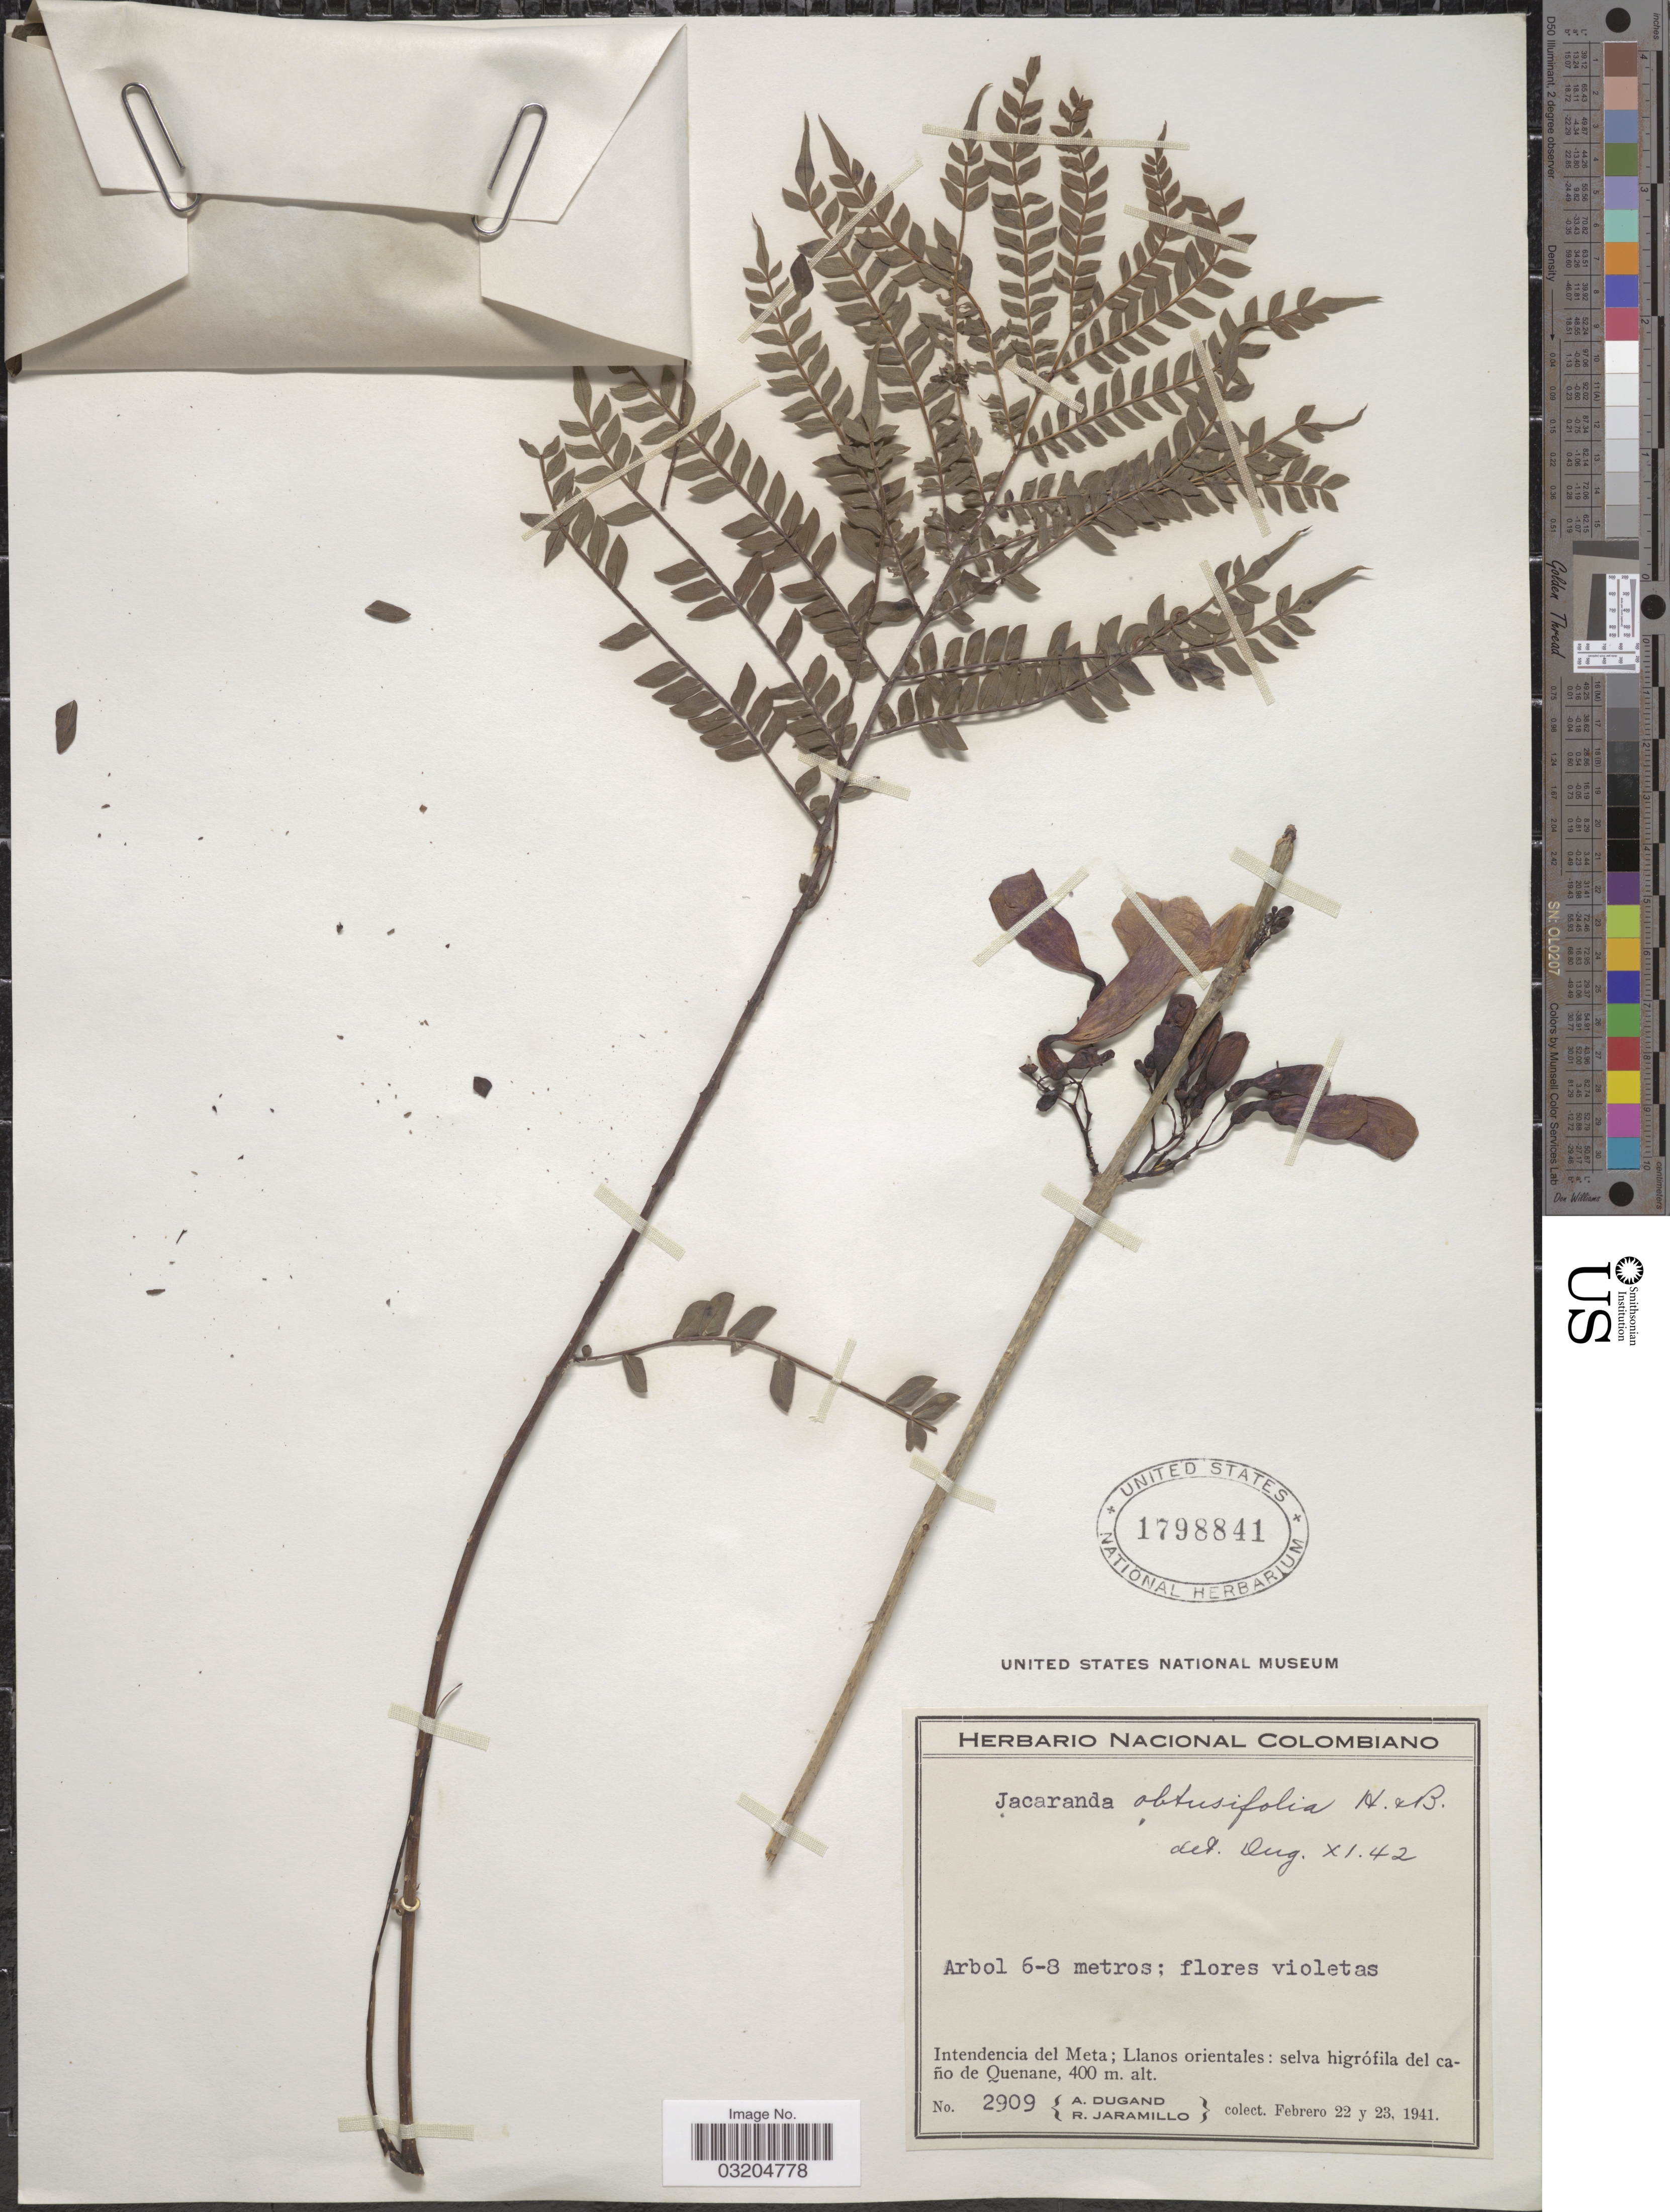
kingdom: Plantae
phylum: Tracheophyta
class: Magnoliopsida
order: Lamiales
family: Bignoniaceae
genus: Jacaranda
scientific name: Jacaranda obtusifolia subsp. obtusifolia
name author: Bonpl.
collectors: A. Dugand & R. Jaramillo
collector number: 2909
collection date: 1941-02-22/1941-02-23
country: Colombia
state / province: Meta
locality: Intendencia del Meta; Llanos orientales: selva higrófila del caño de Quenane.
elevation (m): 400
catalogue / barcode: US 1798841